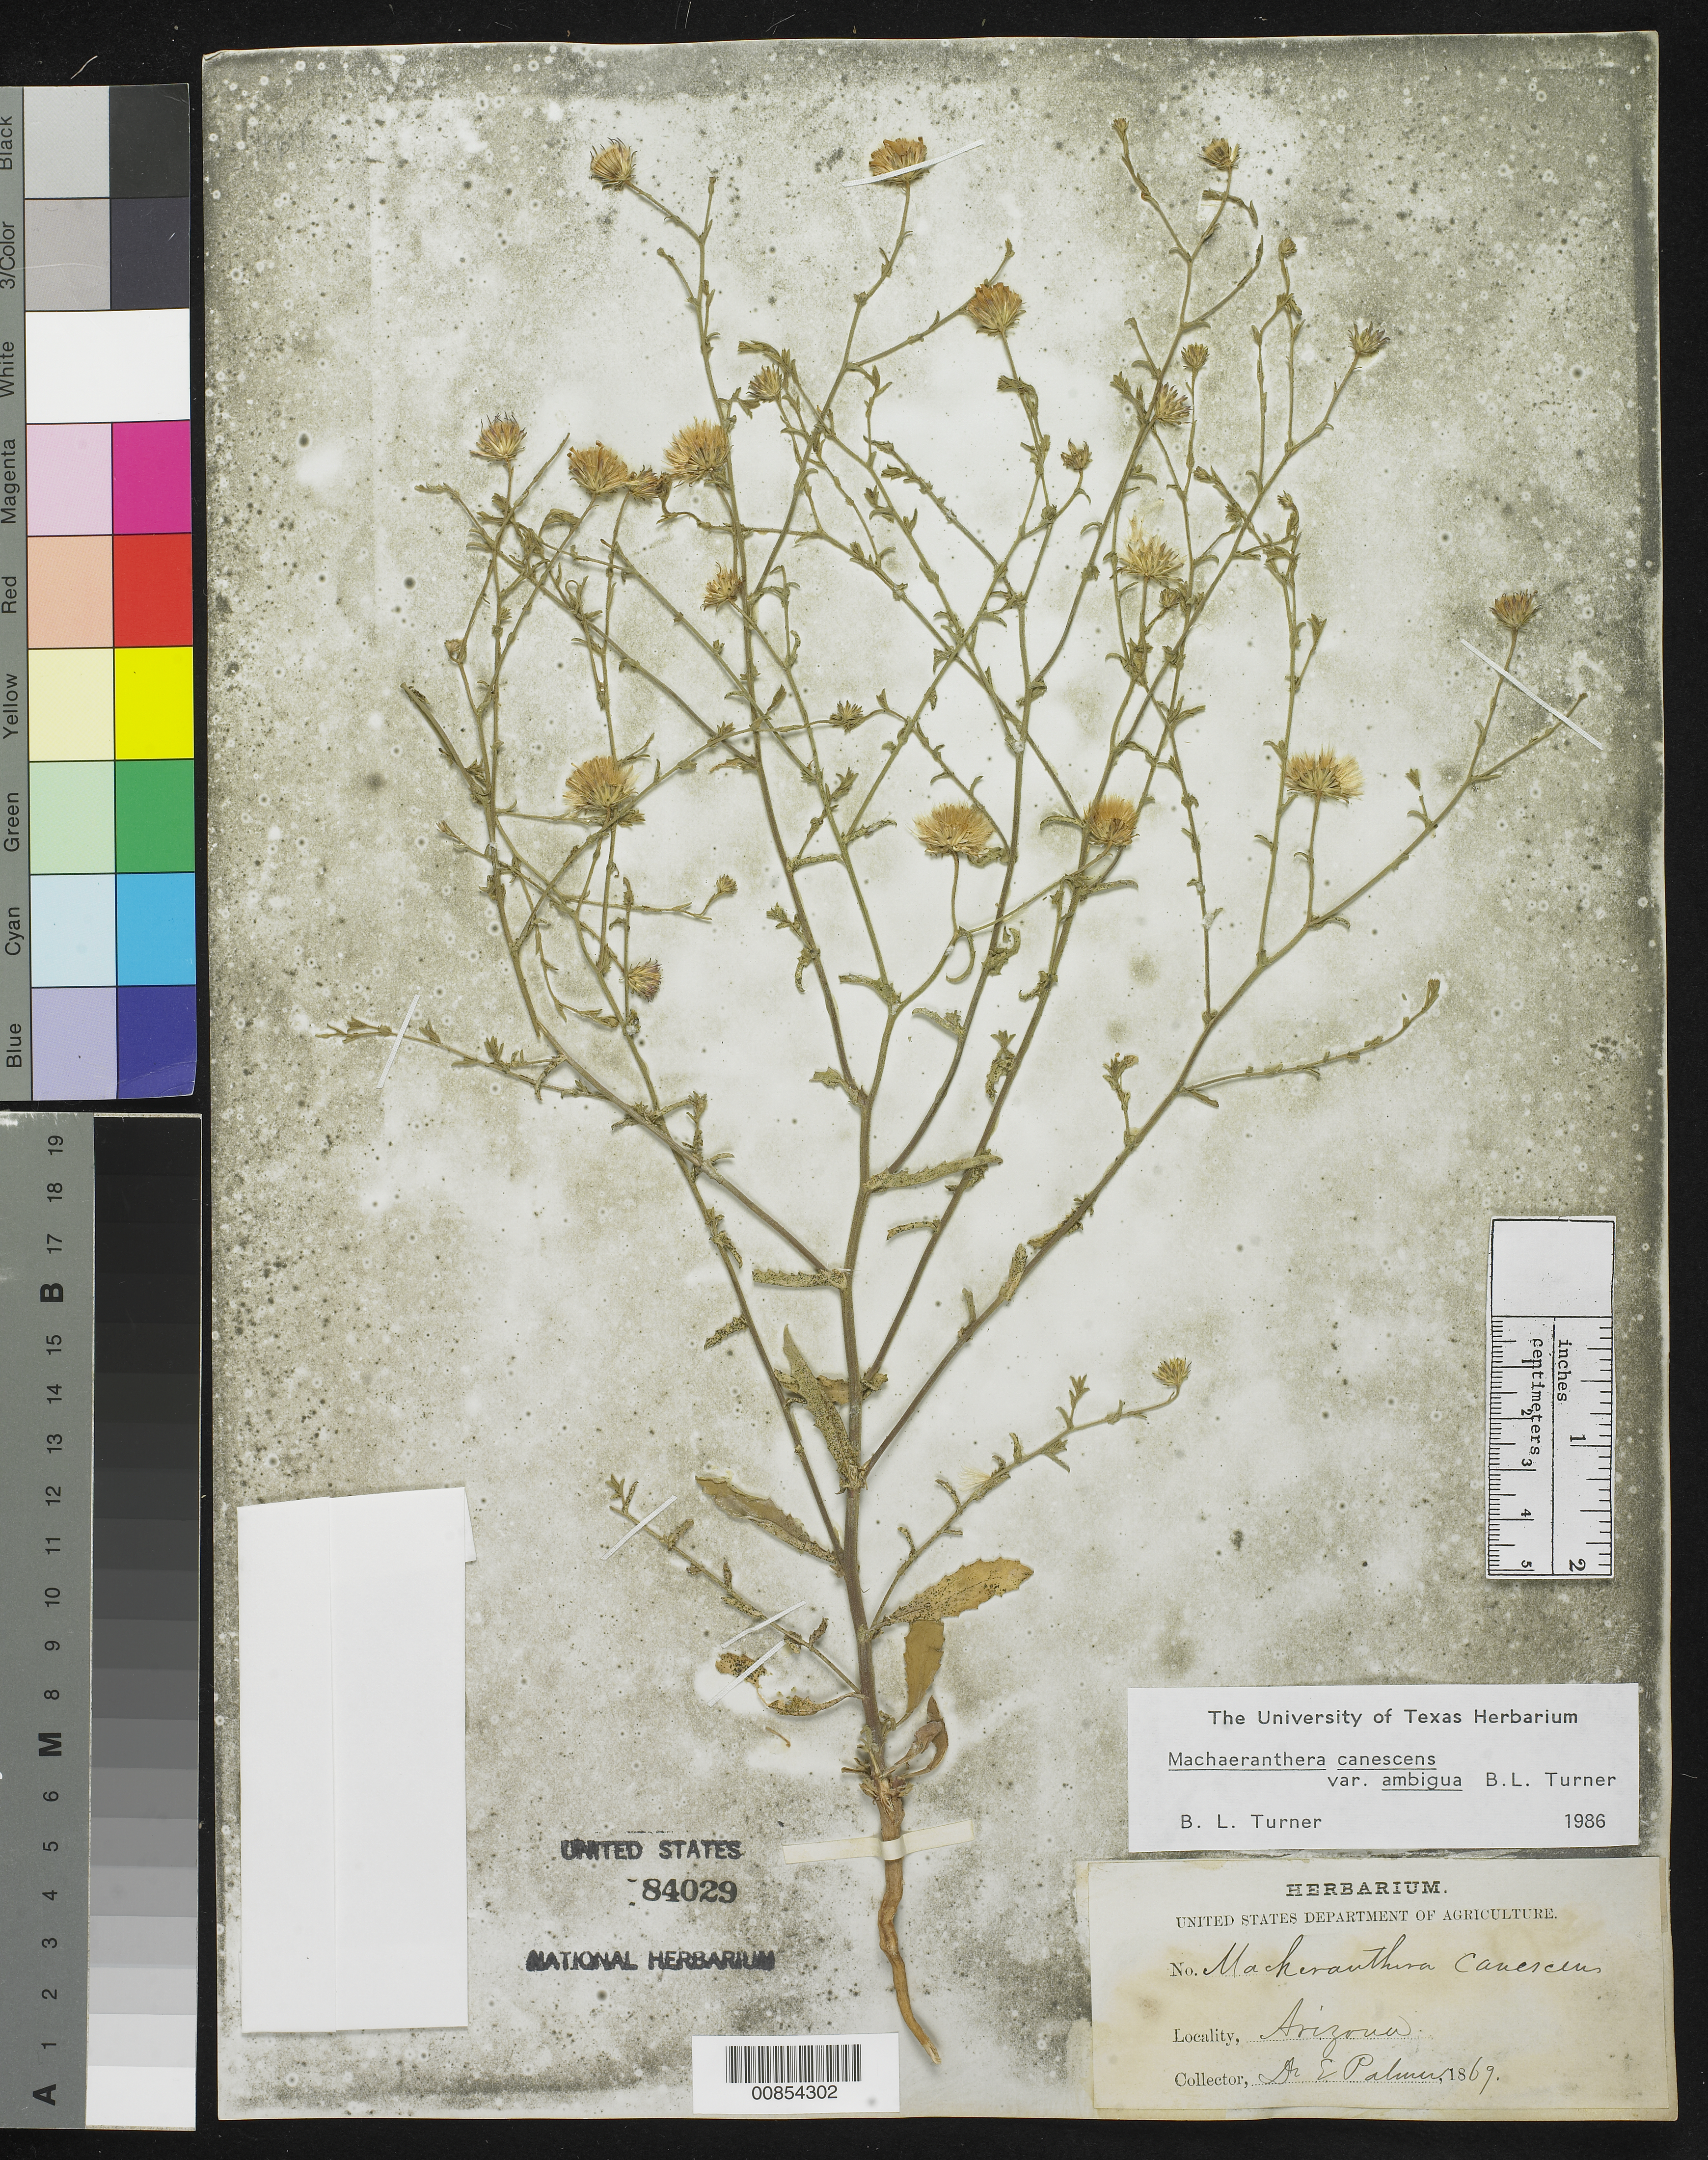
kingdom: Plantae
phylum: Tracheophyta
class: Magnoliopsida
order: Asterales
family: Asteraceae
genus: Machaeranthera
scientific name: Machaeranthera canescens var. ambigua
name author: (B.L. Turner) B.L. Turner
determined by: Turner, B. L.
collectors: E. Palmer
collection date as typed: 1869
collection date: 1869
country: United States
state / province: Arizona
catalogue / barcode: US 84029